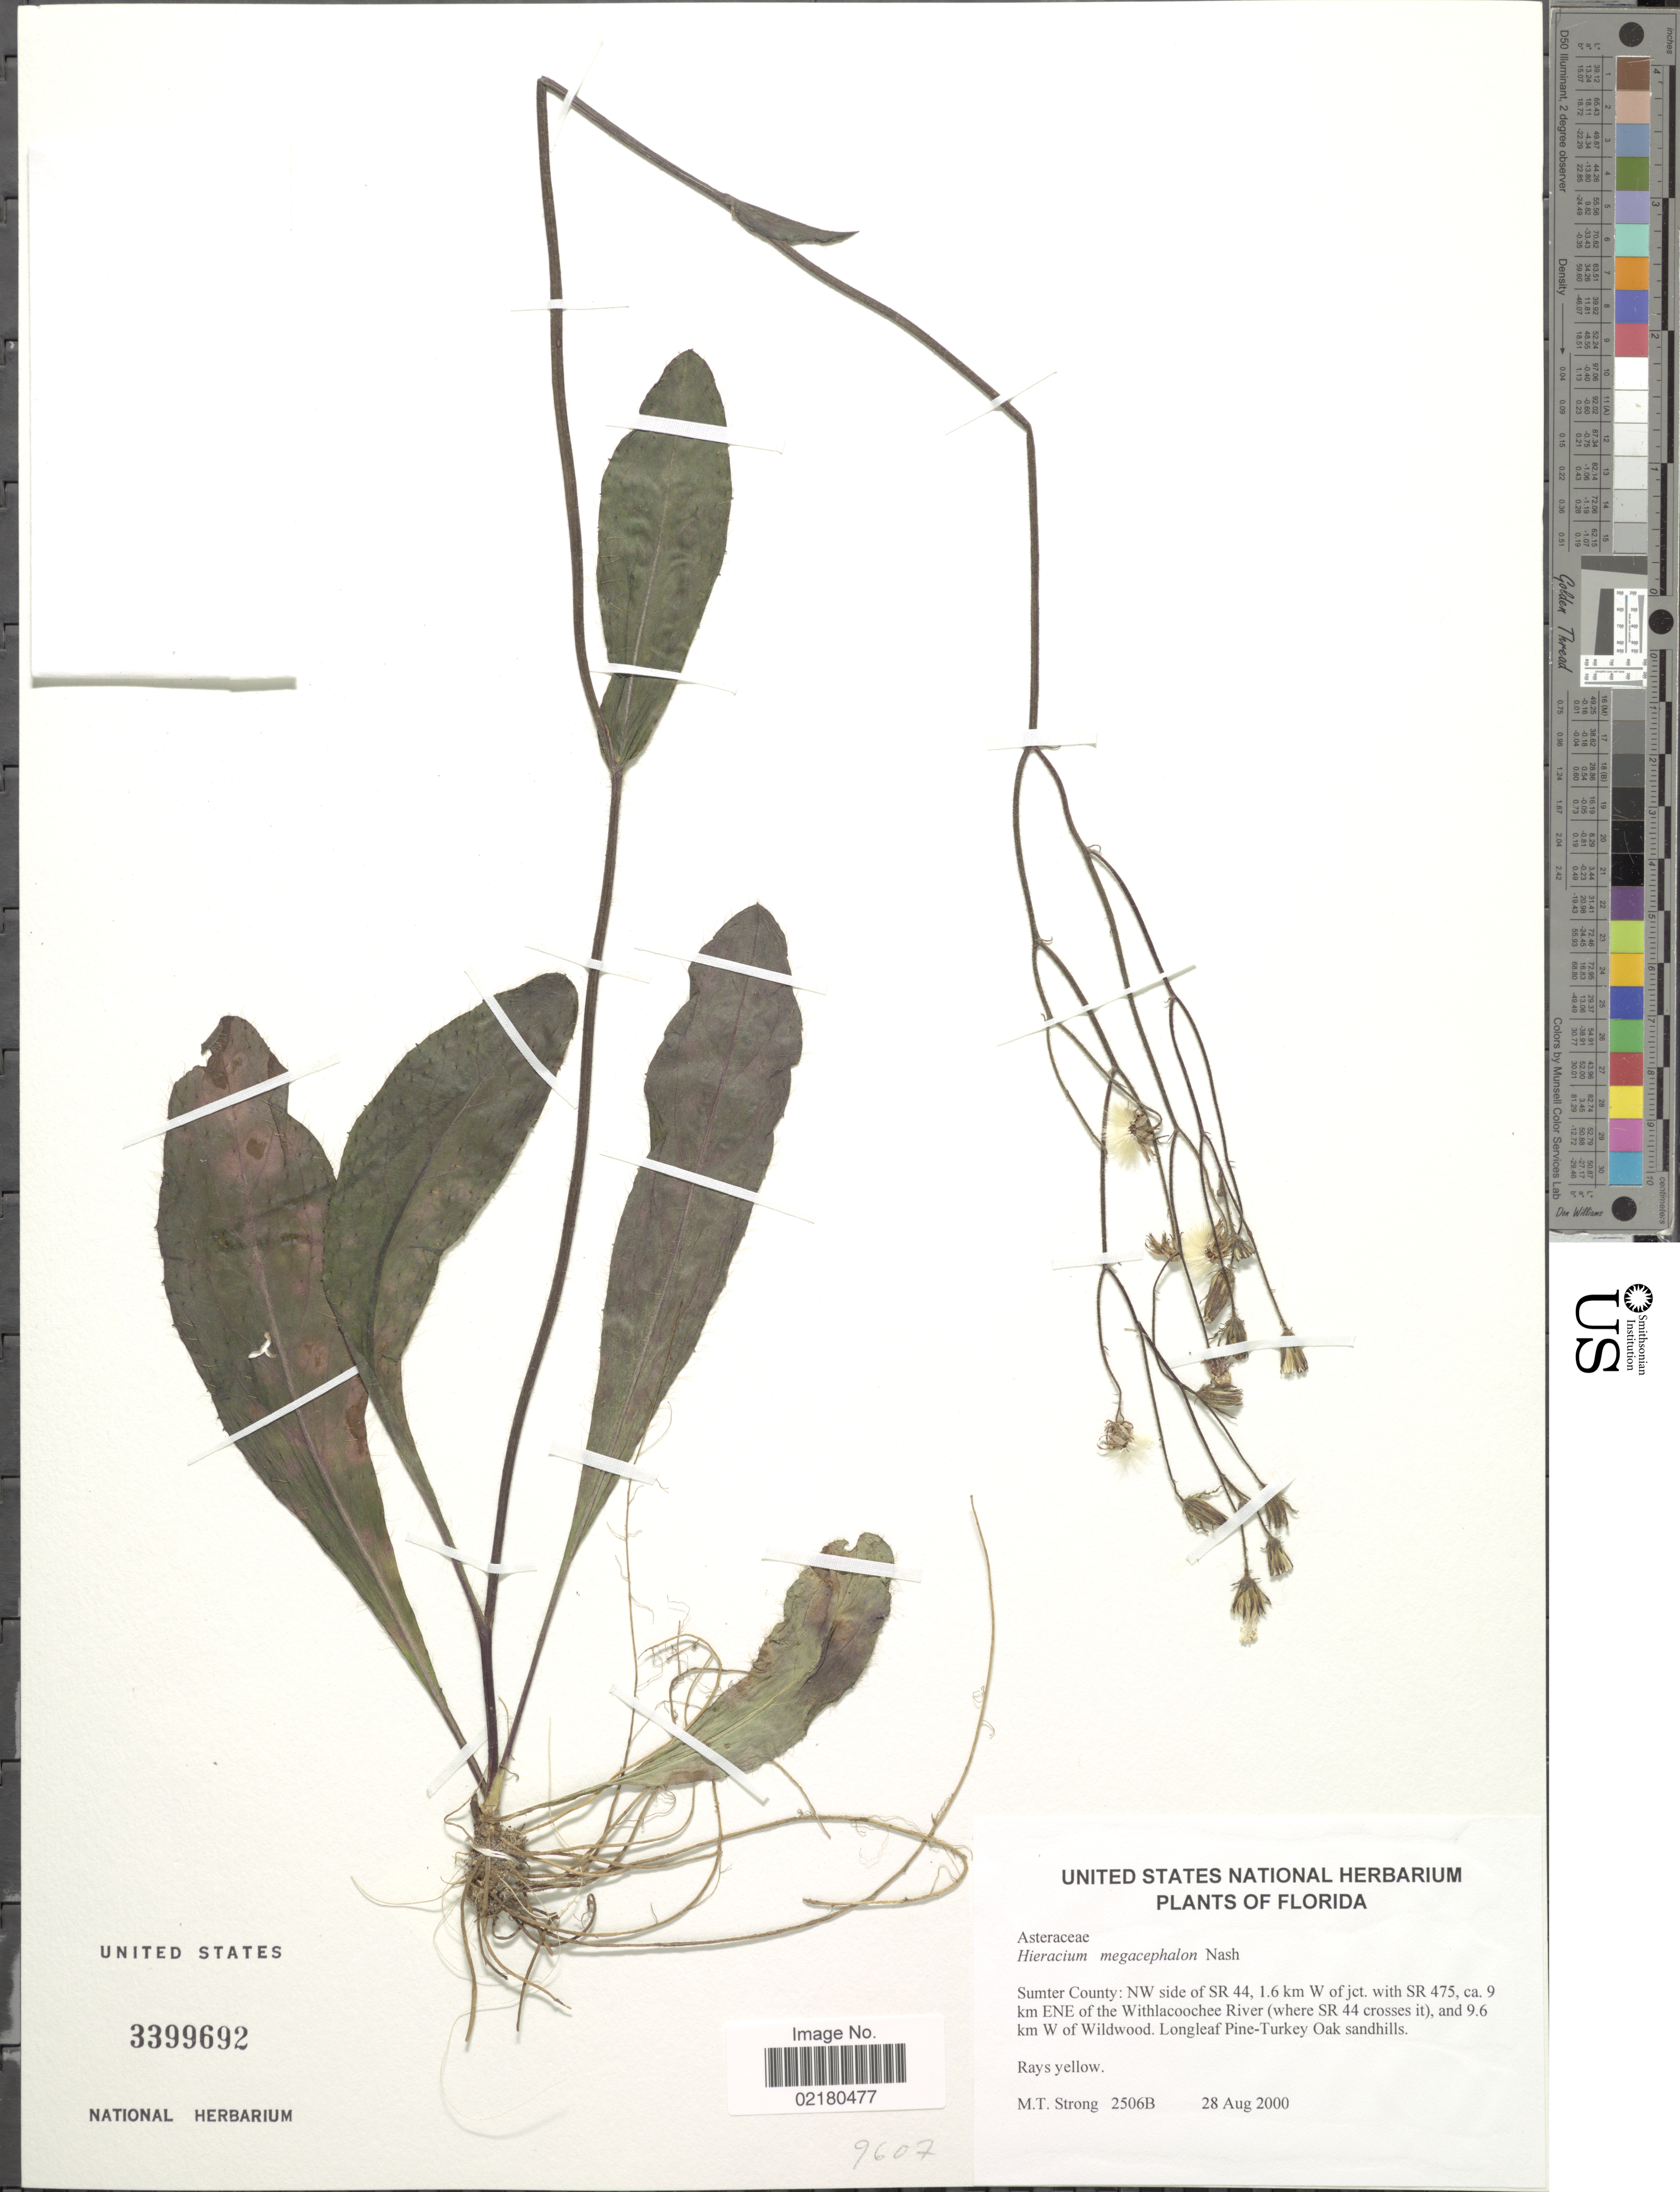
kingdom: Plantae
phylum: Tracheophyta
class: Magnoliopsida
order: Asterales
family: Asteraceae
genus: Hieracium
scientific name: Hieracium megacephalon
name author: Nash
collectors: M. T. Strong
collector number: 2506B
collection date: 2000-08-28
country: United States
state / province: Florida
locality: Sumter County: NW side of SR 44, 1.6 km W of jct. with SR 475, ca. 9 km ENE of the Withlacoochee River ( where SR 44 crosses it), and 9.6 km W of Wildwood. Longleaf Pine- Turkey Oak sandhills.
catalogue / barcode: US 3399692